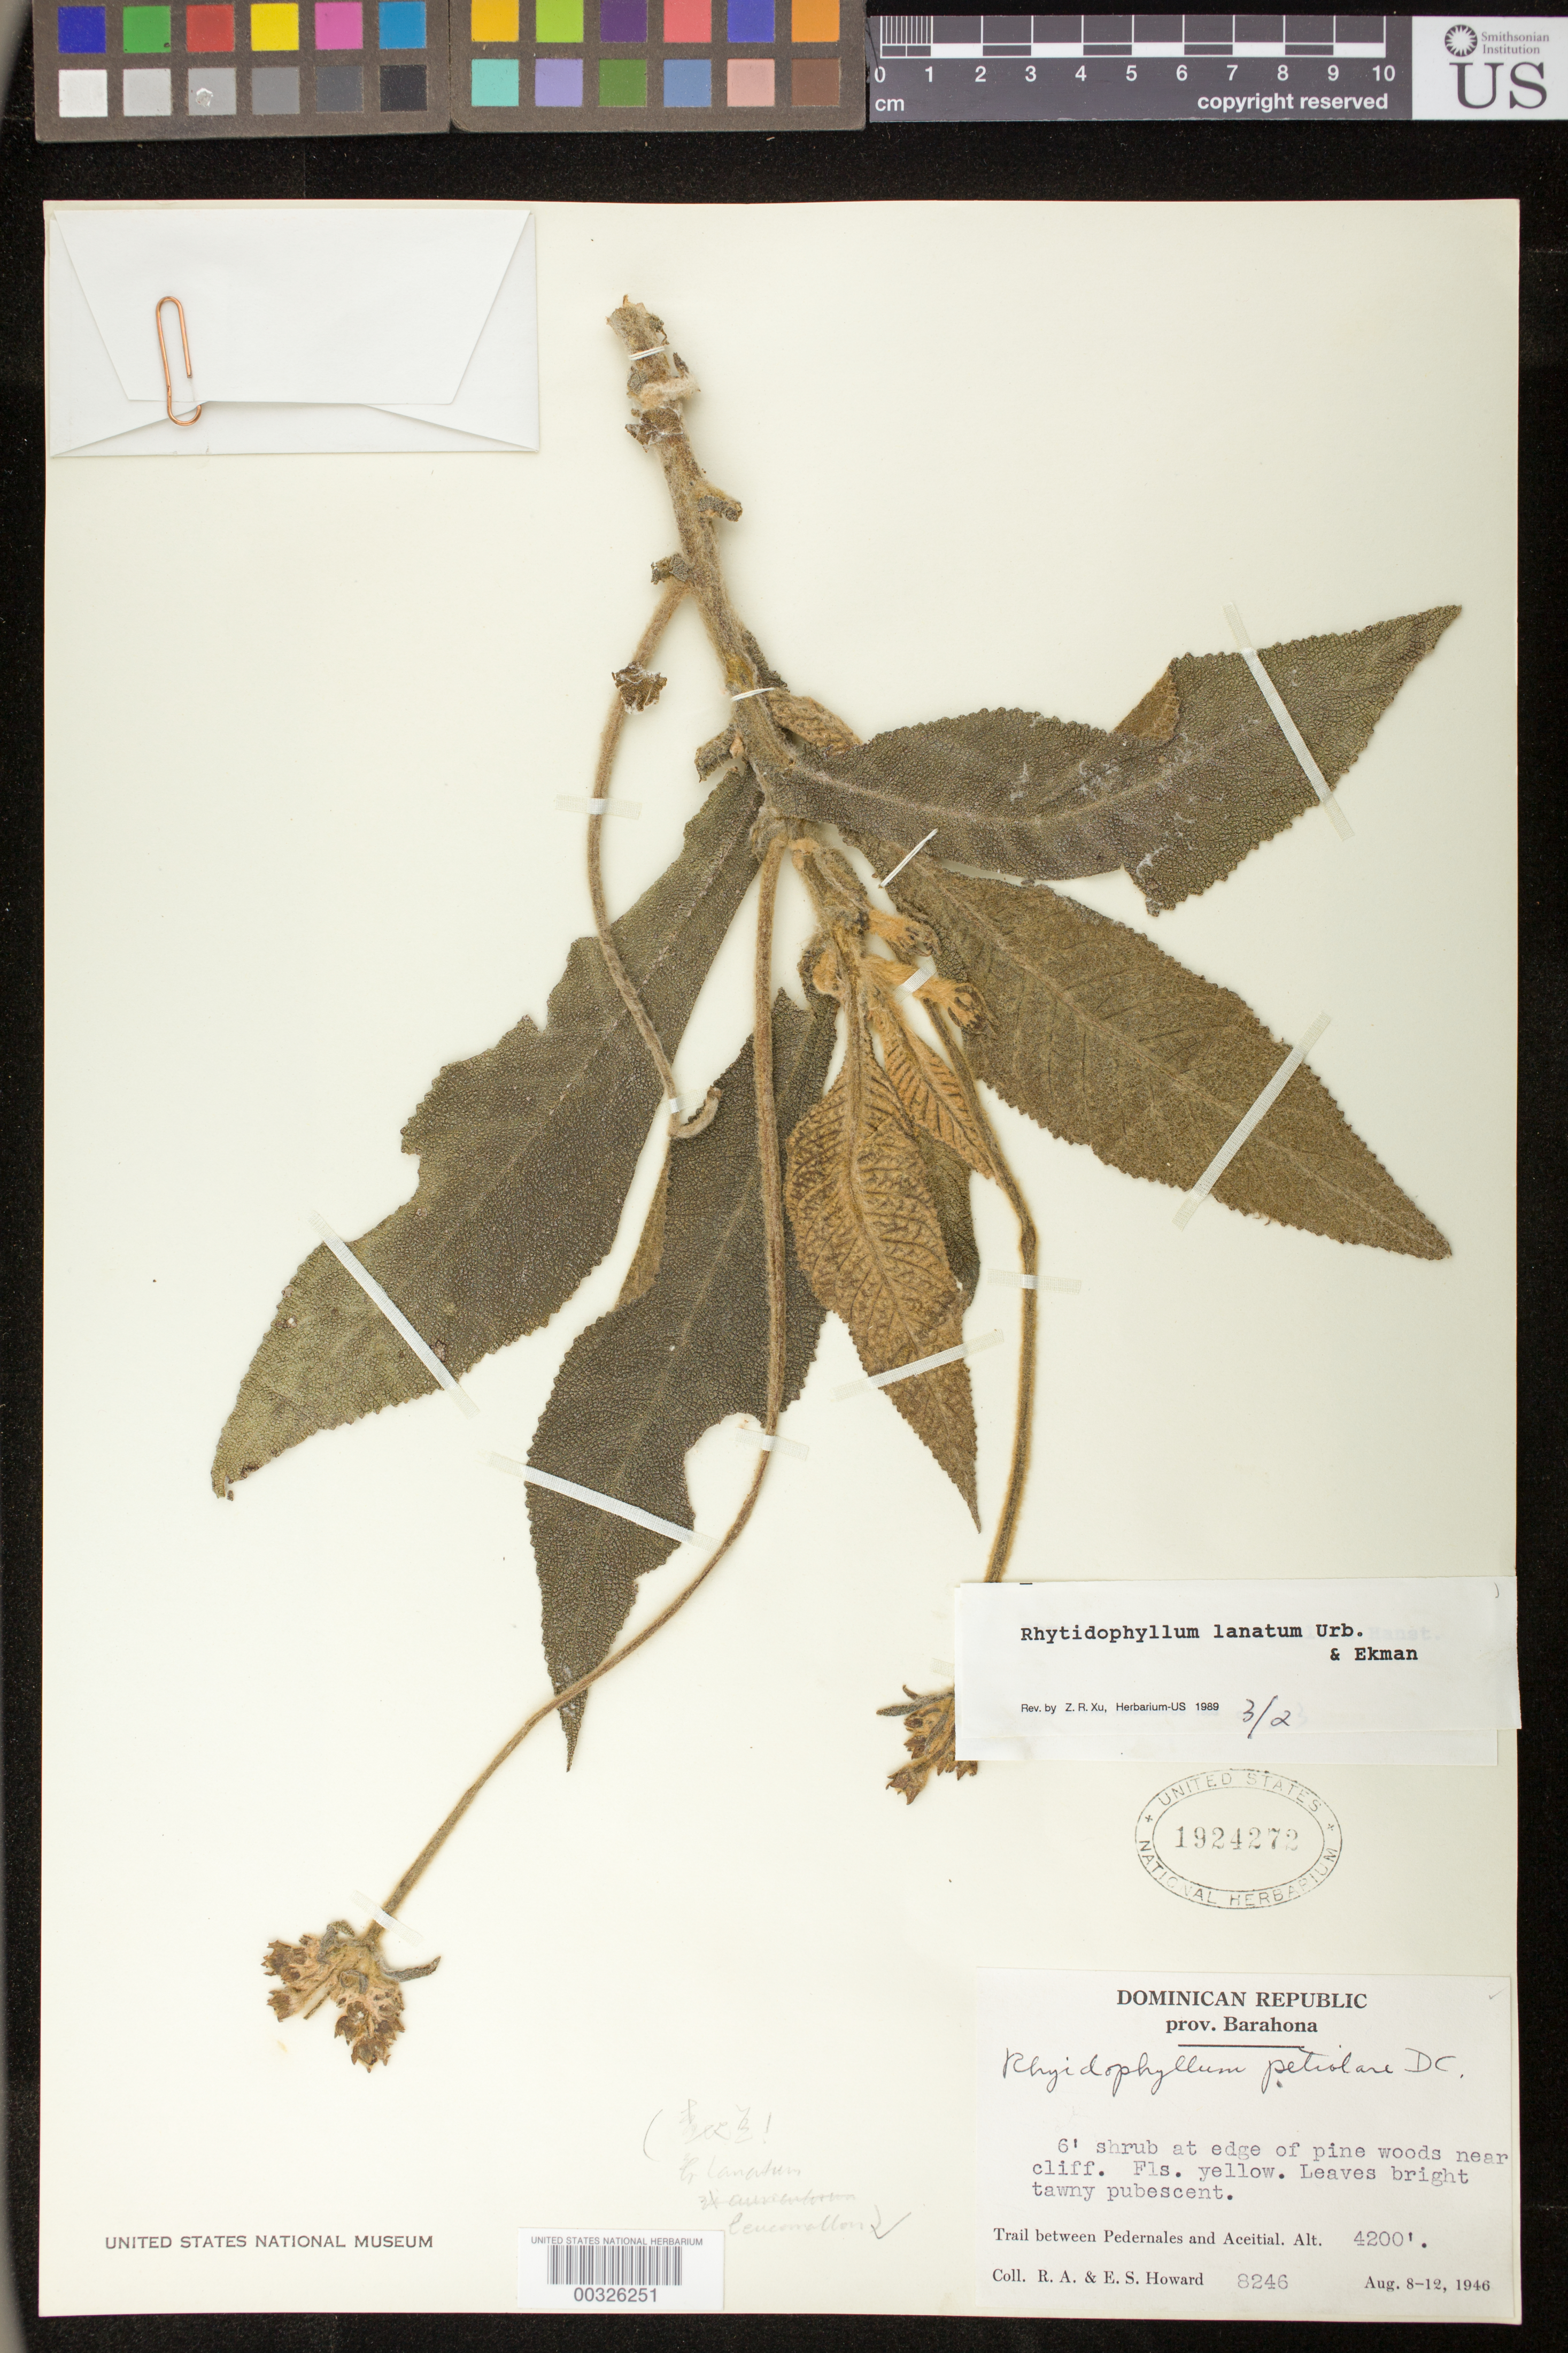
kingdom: Plantae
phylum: Tracheophyta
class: Magnoliopsida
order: Lamiales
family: Gesneriaceae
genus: Rhytidophyllum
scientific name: Rhytidophyllum lanatum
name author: Urb. & Ekman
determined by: Skog, Laurence E.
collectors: R. A. Howard & E. S. Howard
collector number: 8246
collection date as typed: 8-12 Aug 1946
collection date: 1946-08-08/1946-08-12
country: Dominican Republic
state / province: Barahona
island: Hispaniola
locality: Trail between Pedernales and Aceital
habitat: At edge of pine woods near cliff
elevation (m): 1280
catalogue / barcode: US 1924272